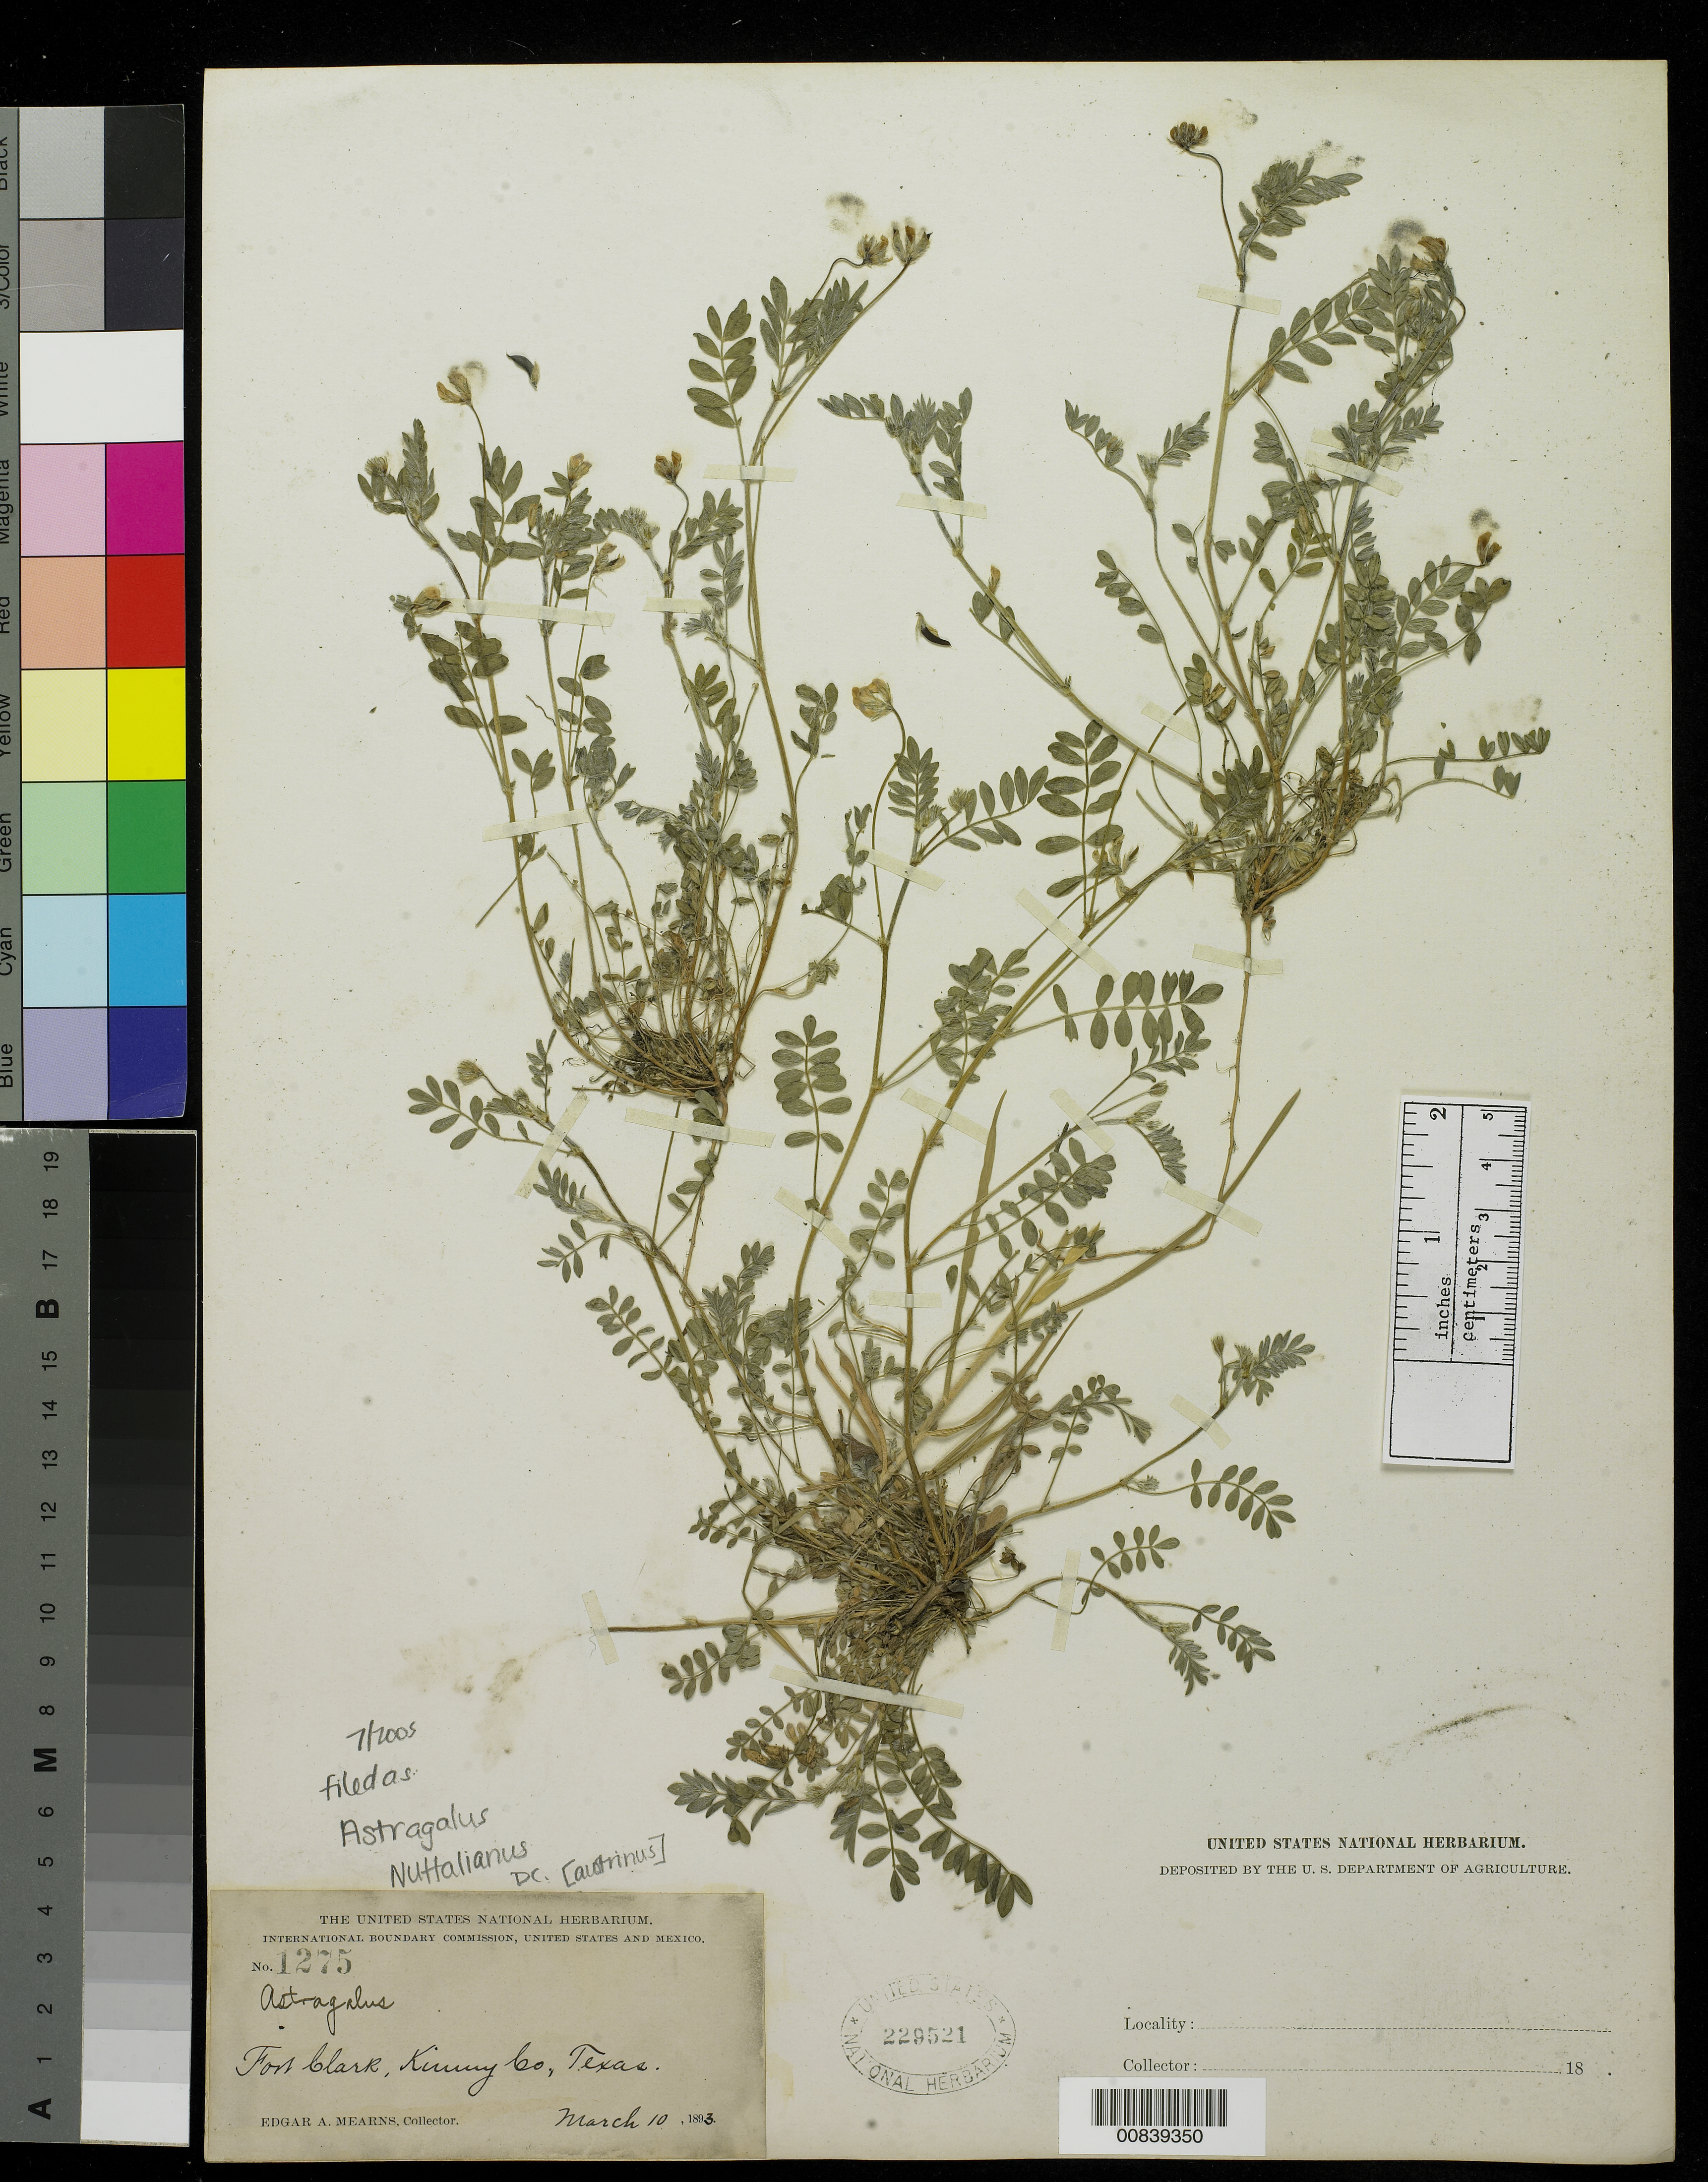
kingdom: Plantae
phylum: Tracheophyta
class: Magnoliopsida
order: Fabales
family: Fabaceae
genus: Astragalus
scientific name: Astragalus austrinus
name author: (Small) O.E. Schulz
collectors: E. A. Mearns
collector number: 1275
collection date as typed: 10 Mar 1893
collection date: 1893-03-10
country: United States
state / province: Texas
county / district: Kinney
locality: Fort Clark, Kinney County, Texas.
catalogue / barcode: US 229521